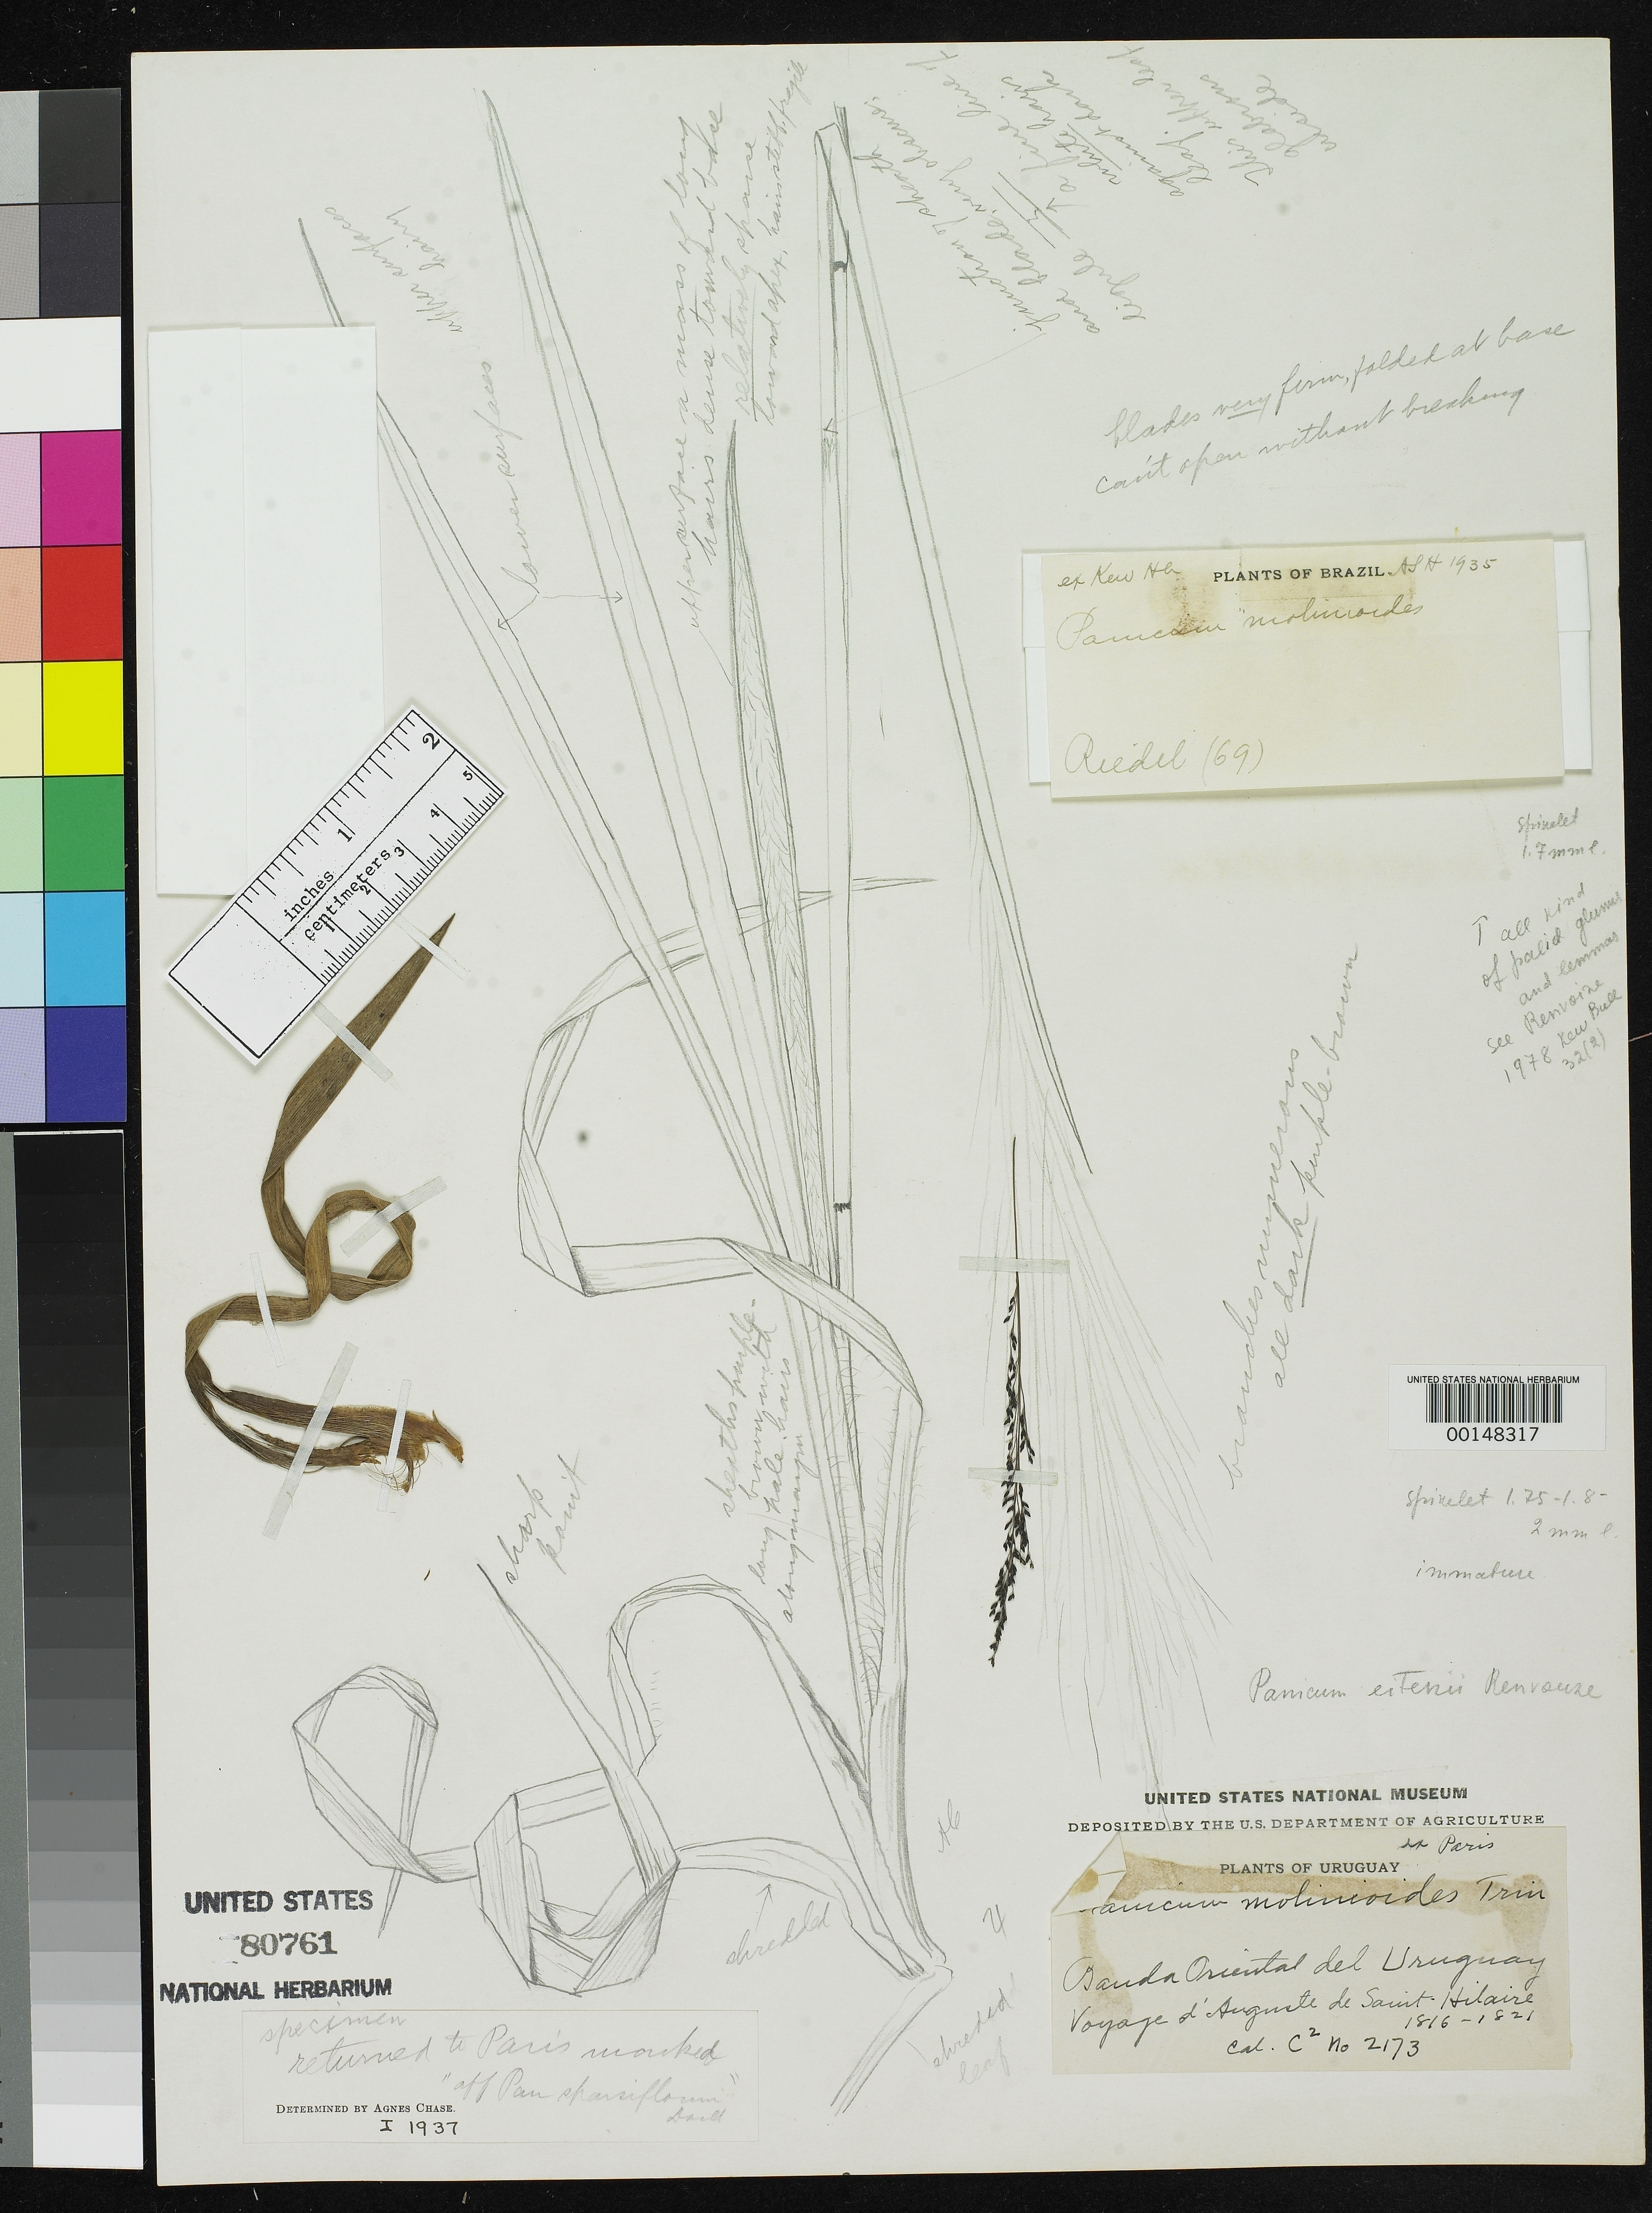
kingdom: Plantae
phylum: Tracheophyta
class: Liliopsida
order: Poales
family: Poaceae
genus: Panicum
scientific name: Panicum molinioides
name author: Trin.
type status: Type Fragment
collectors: L. Riedel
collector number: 69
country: Brazil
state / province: Minas Gerais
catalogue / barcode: US 80761